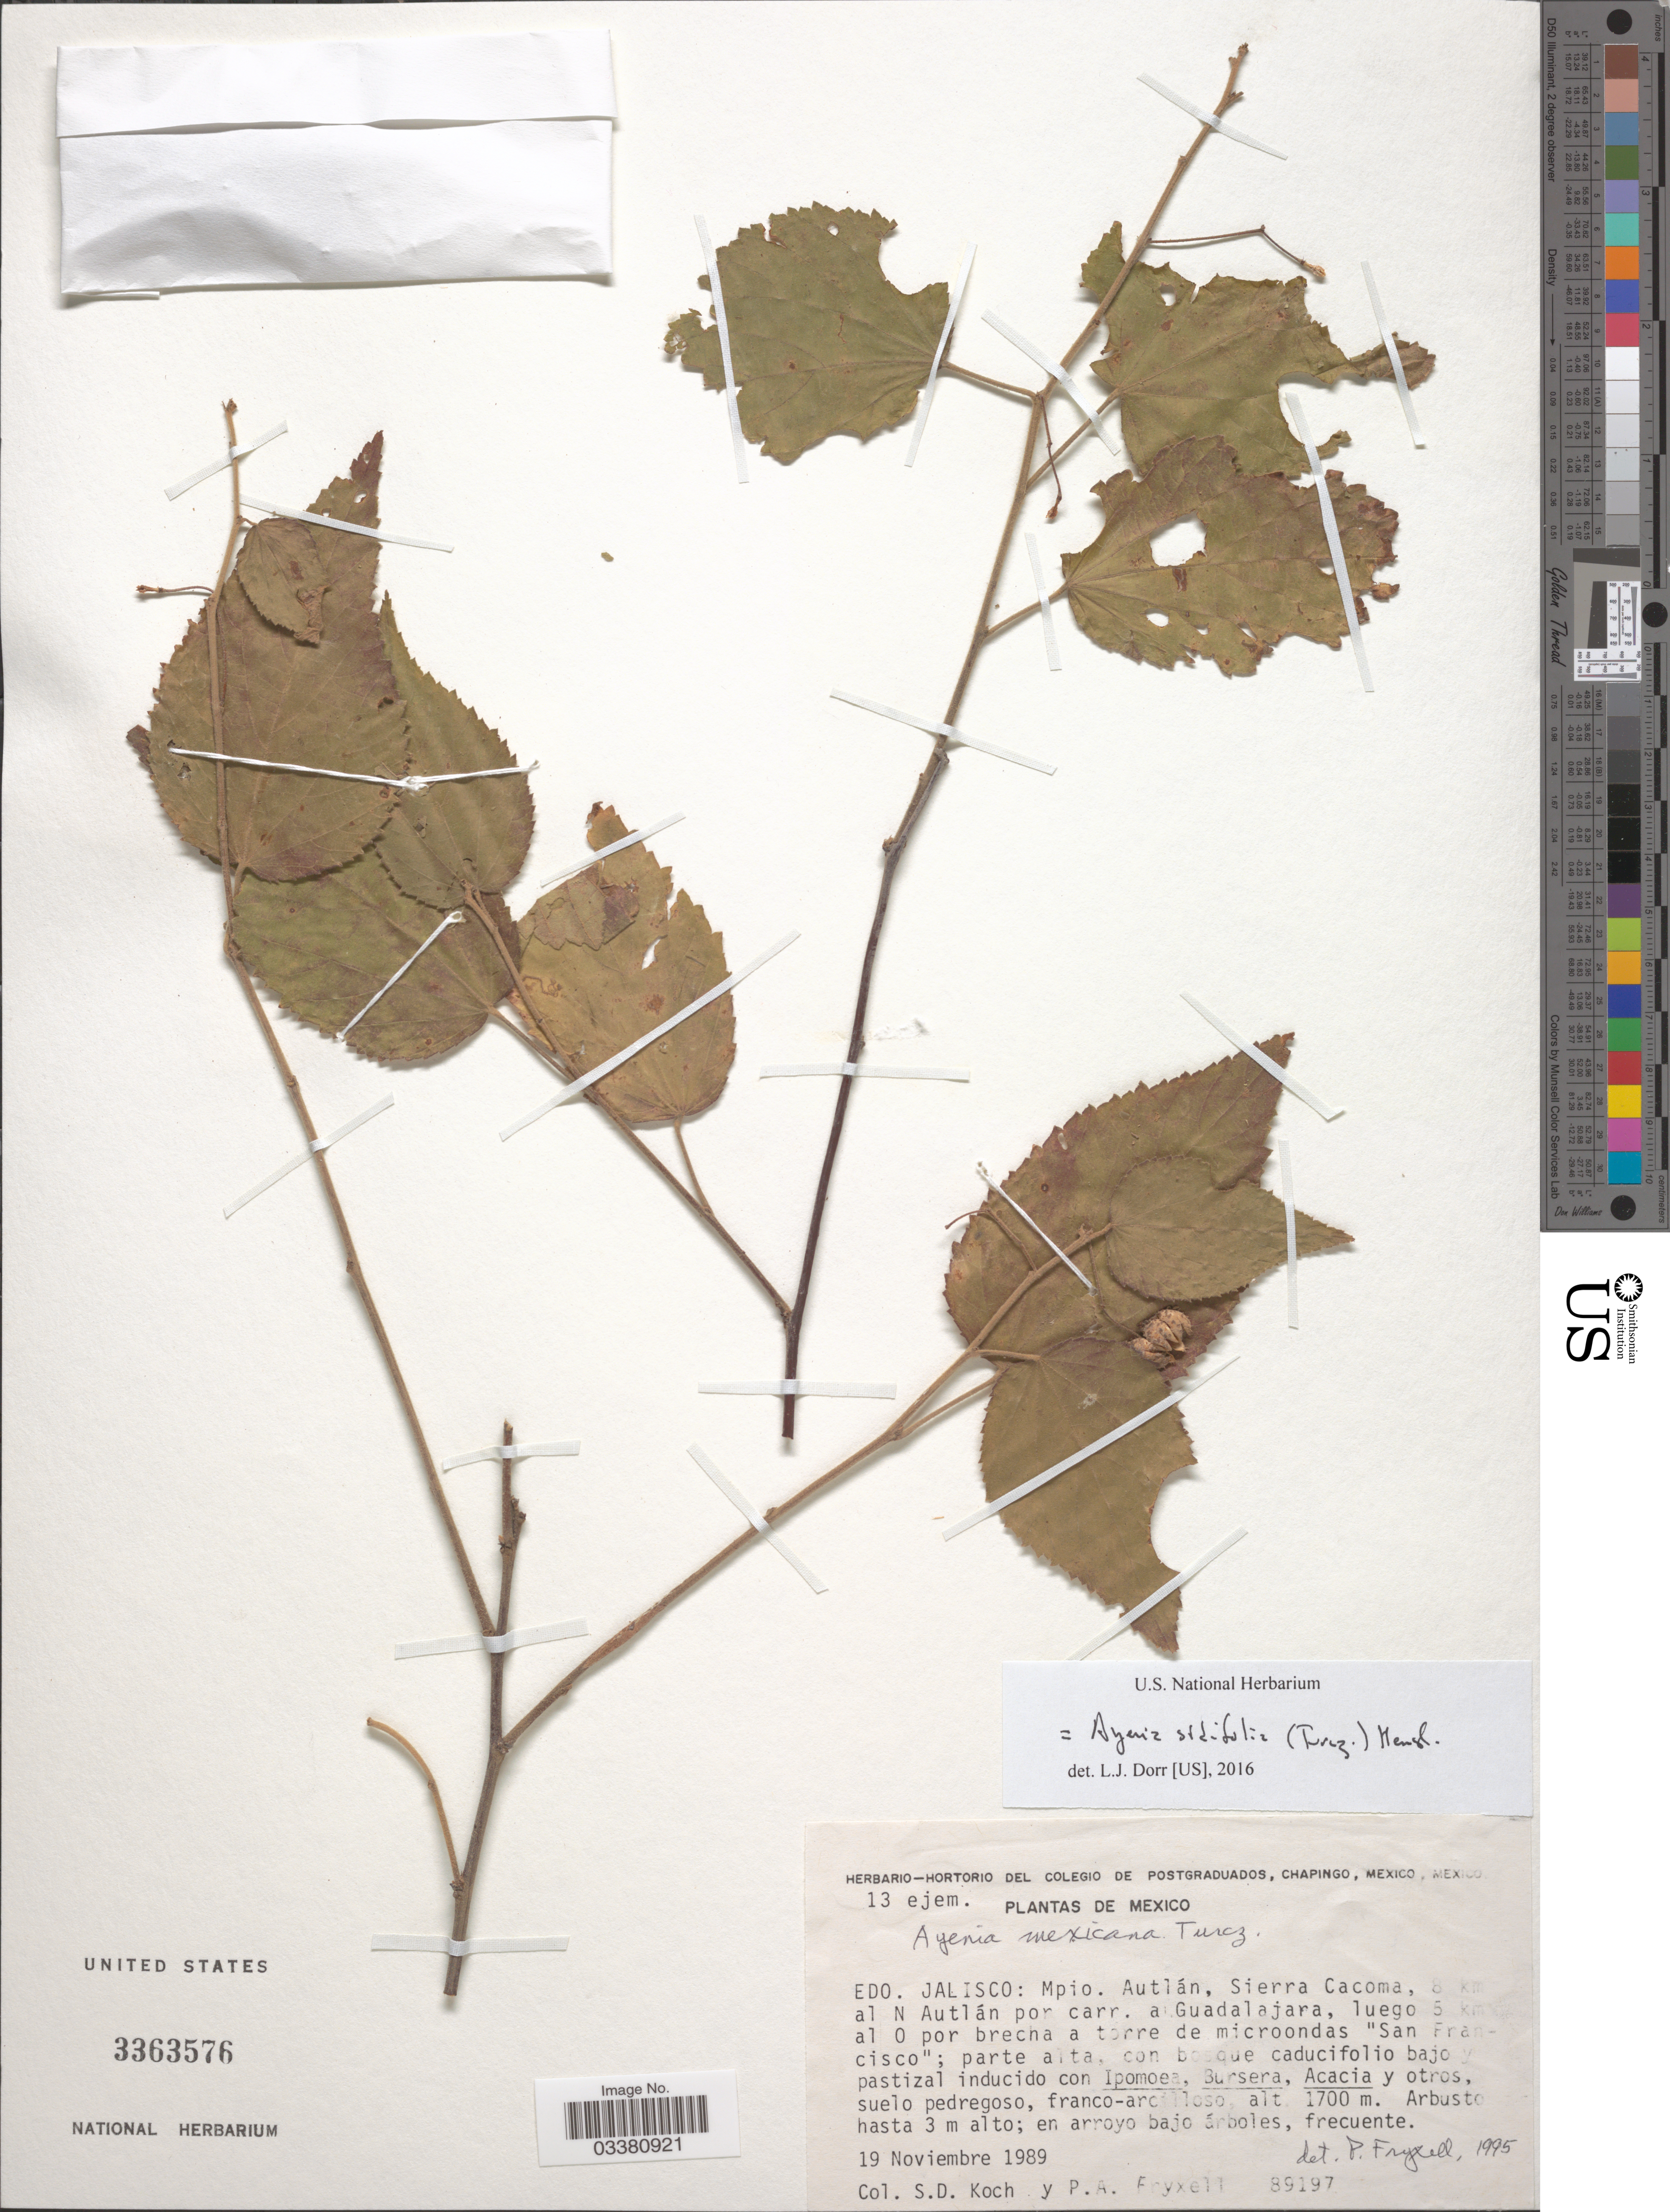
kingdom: Plantae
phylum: Tracheophyta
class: Magnoliopsida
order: Malvales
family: Malvaceae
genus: Ayenia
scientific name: Ayenia sidifolia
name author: (Turcz.) Hemsley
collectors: S. Koch & P. A. Fryxell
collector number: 89197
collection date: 1989-11-19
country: Mexico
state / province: Jalisco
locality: Mpio. Autlán, Sierra Cacoma, 8 km al N Autlán por carr. a Guadalajara, luego 5 km al O por brecha a torre de microondas "San Francisco".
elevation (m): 1700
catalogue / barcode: US 3363576